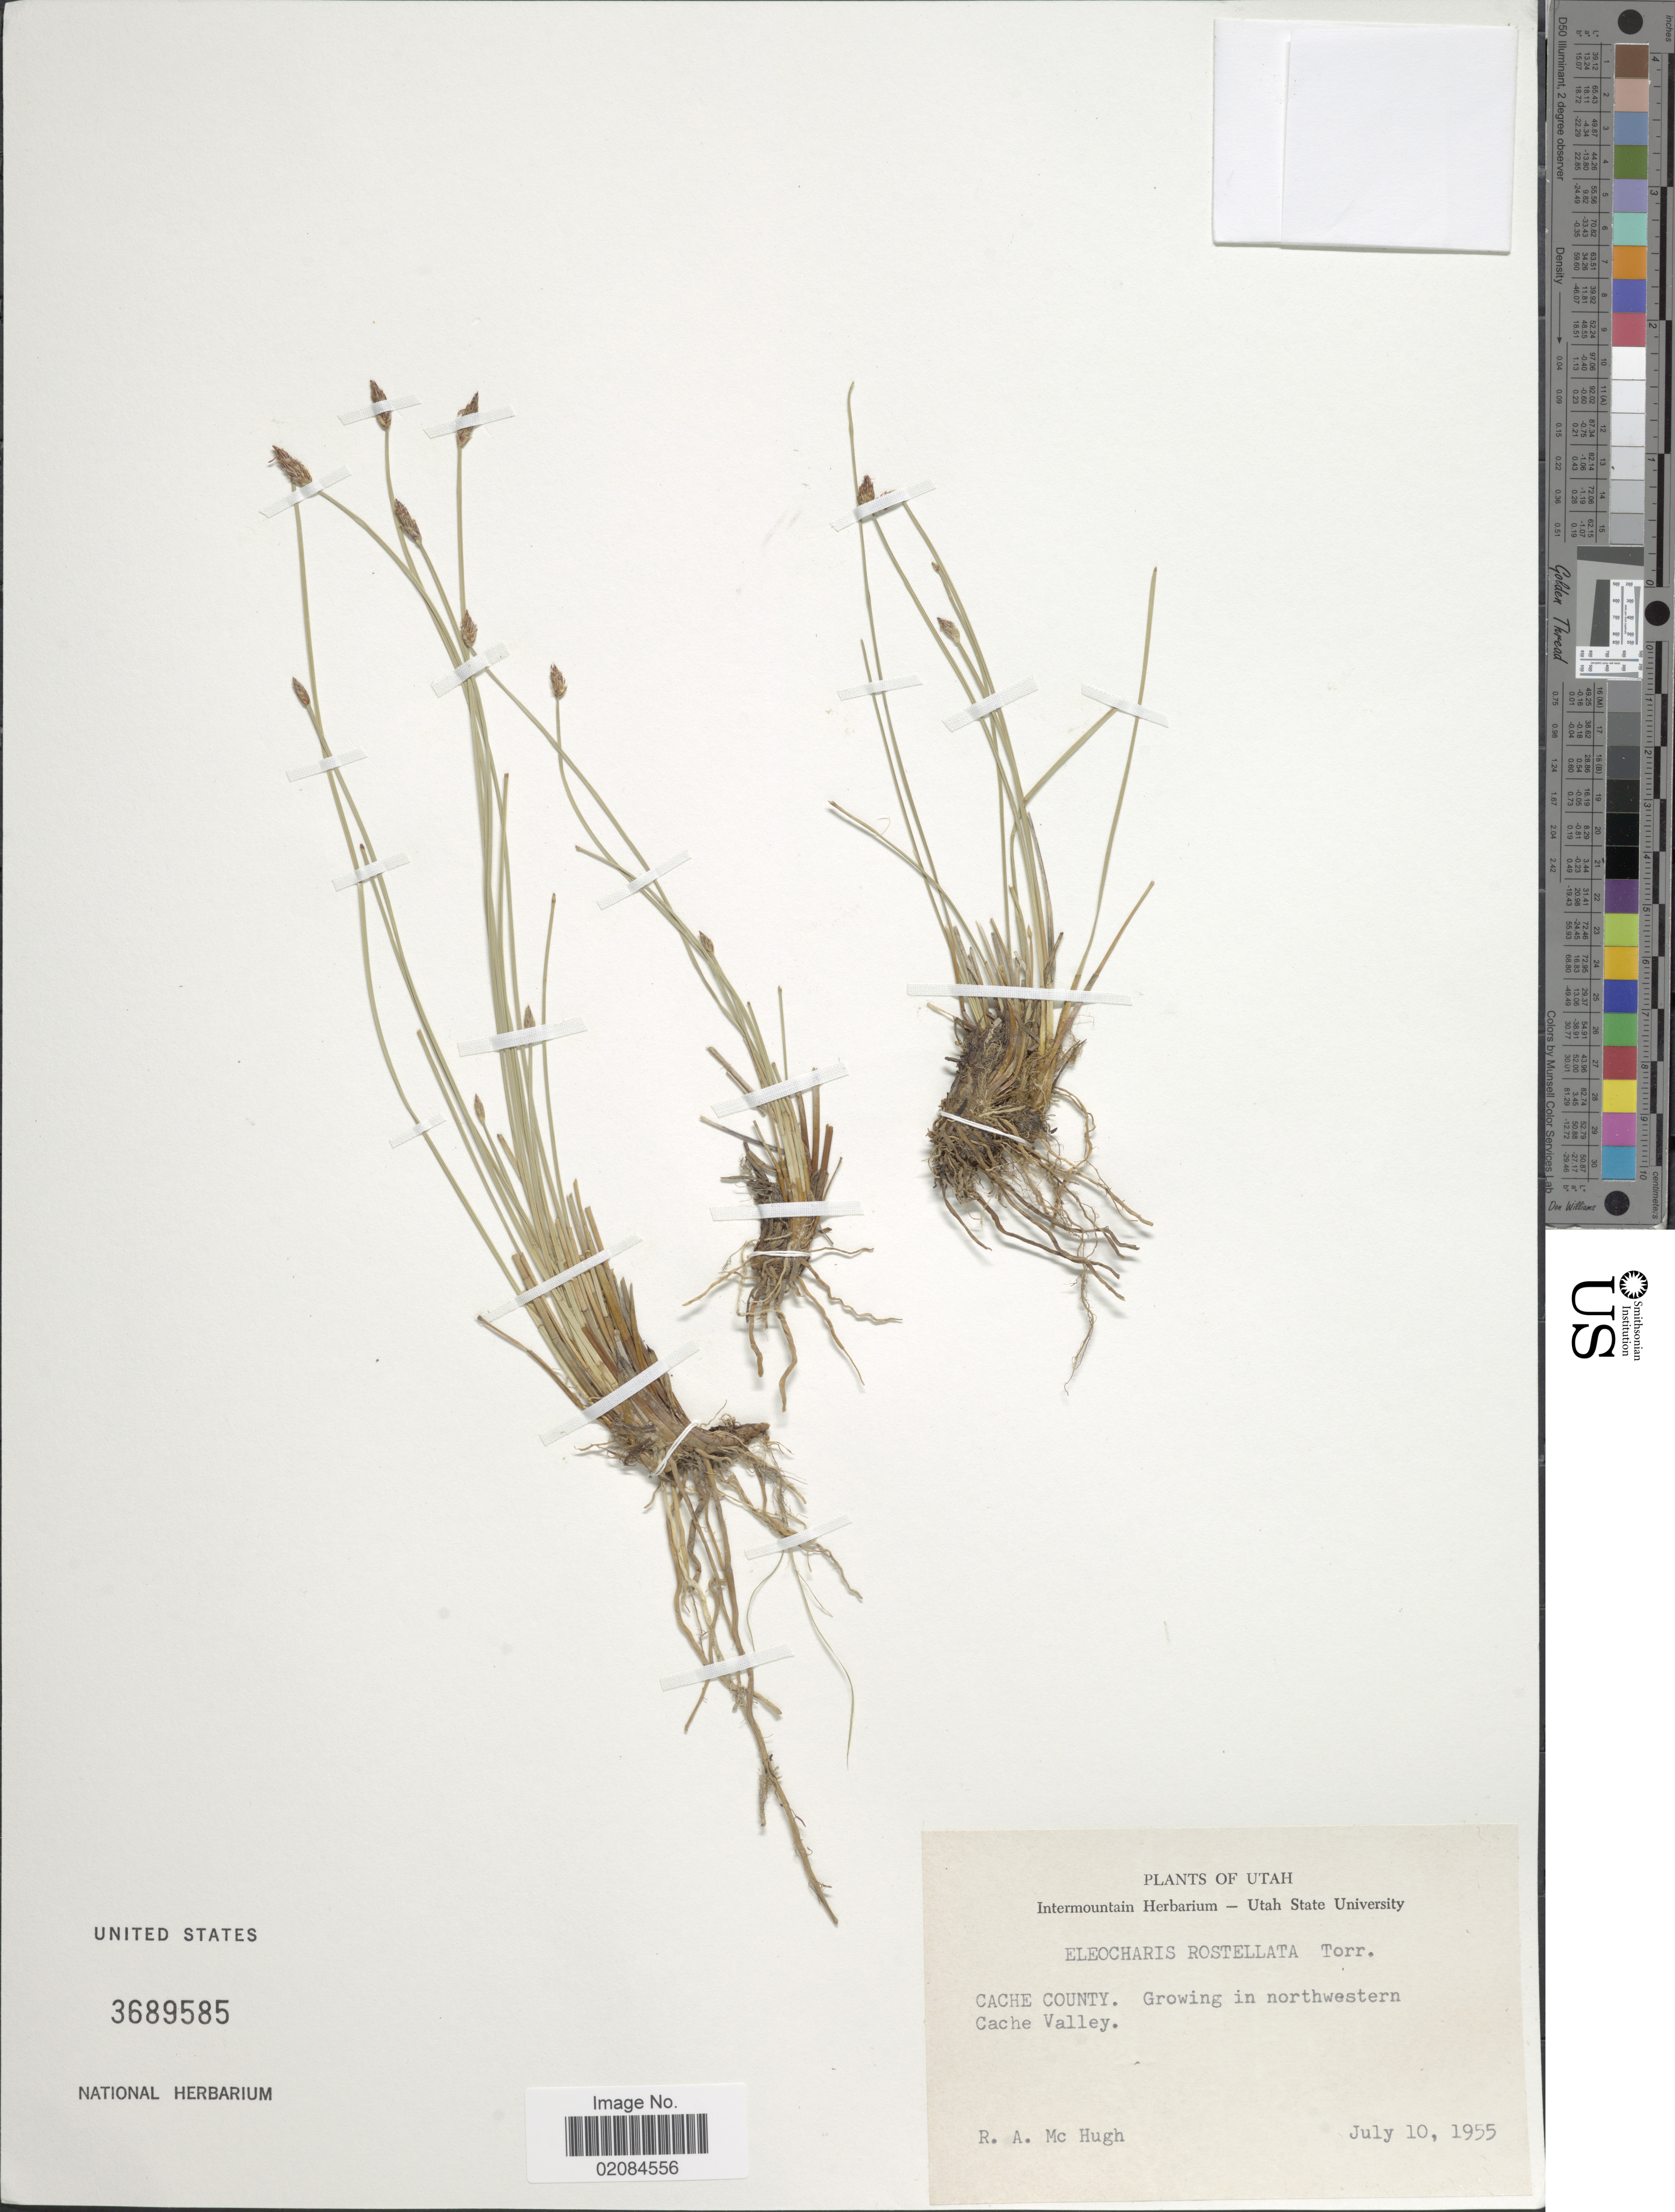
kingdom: Plantae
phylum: Tracheophyta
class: Liliopsida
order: Poales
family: Cyperaceae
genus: Eleocharis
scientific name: Eleocharis rostellata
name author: (Torr.) Torr.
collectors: R. McHugh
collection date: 1955-07-10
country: United States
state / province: Utah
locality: Cache County. Growing in Northwestern Cache Valley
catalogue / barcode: US 3689585